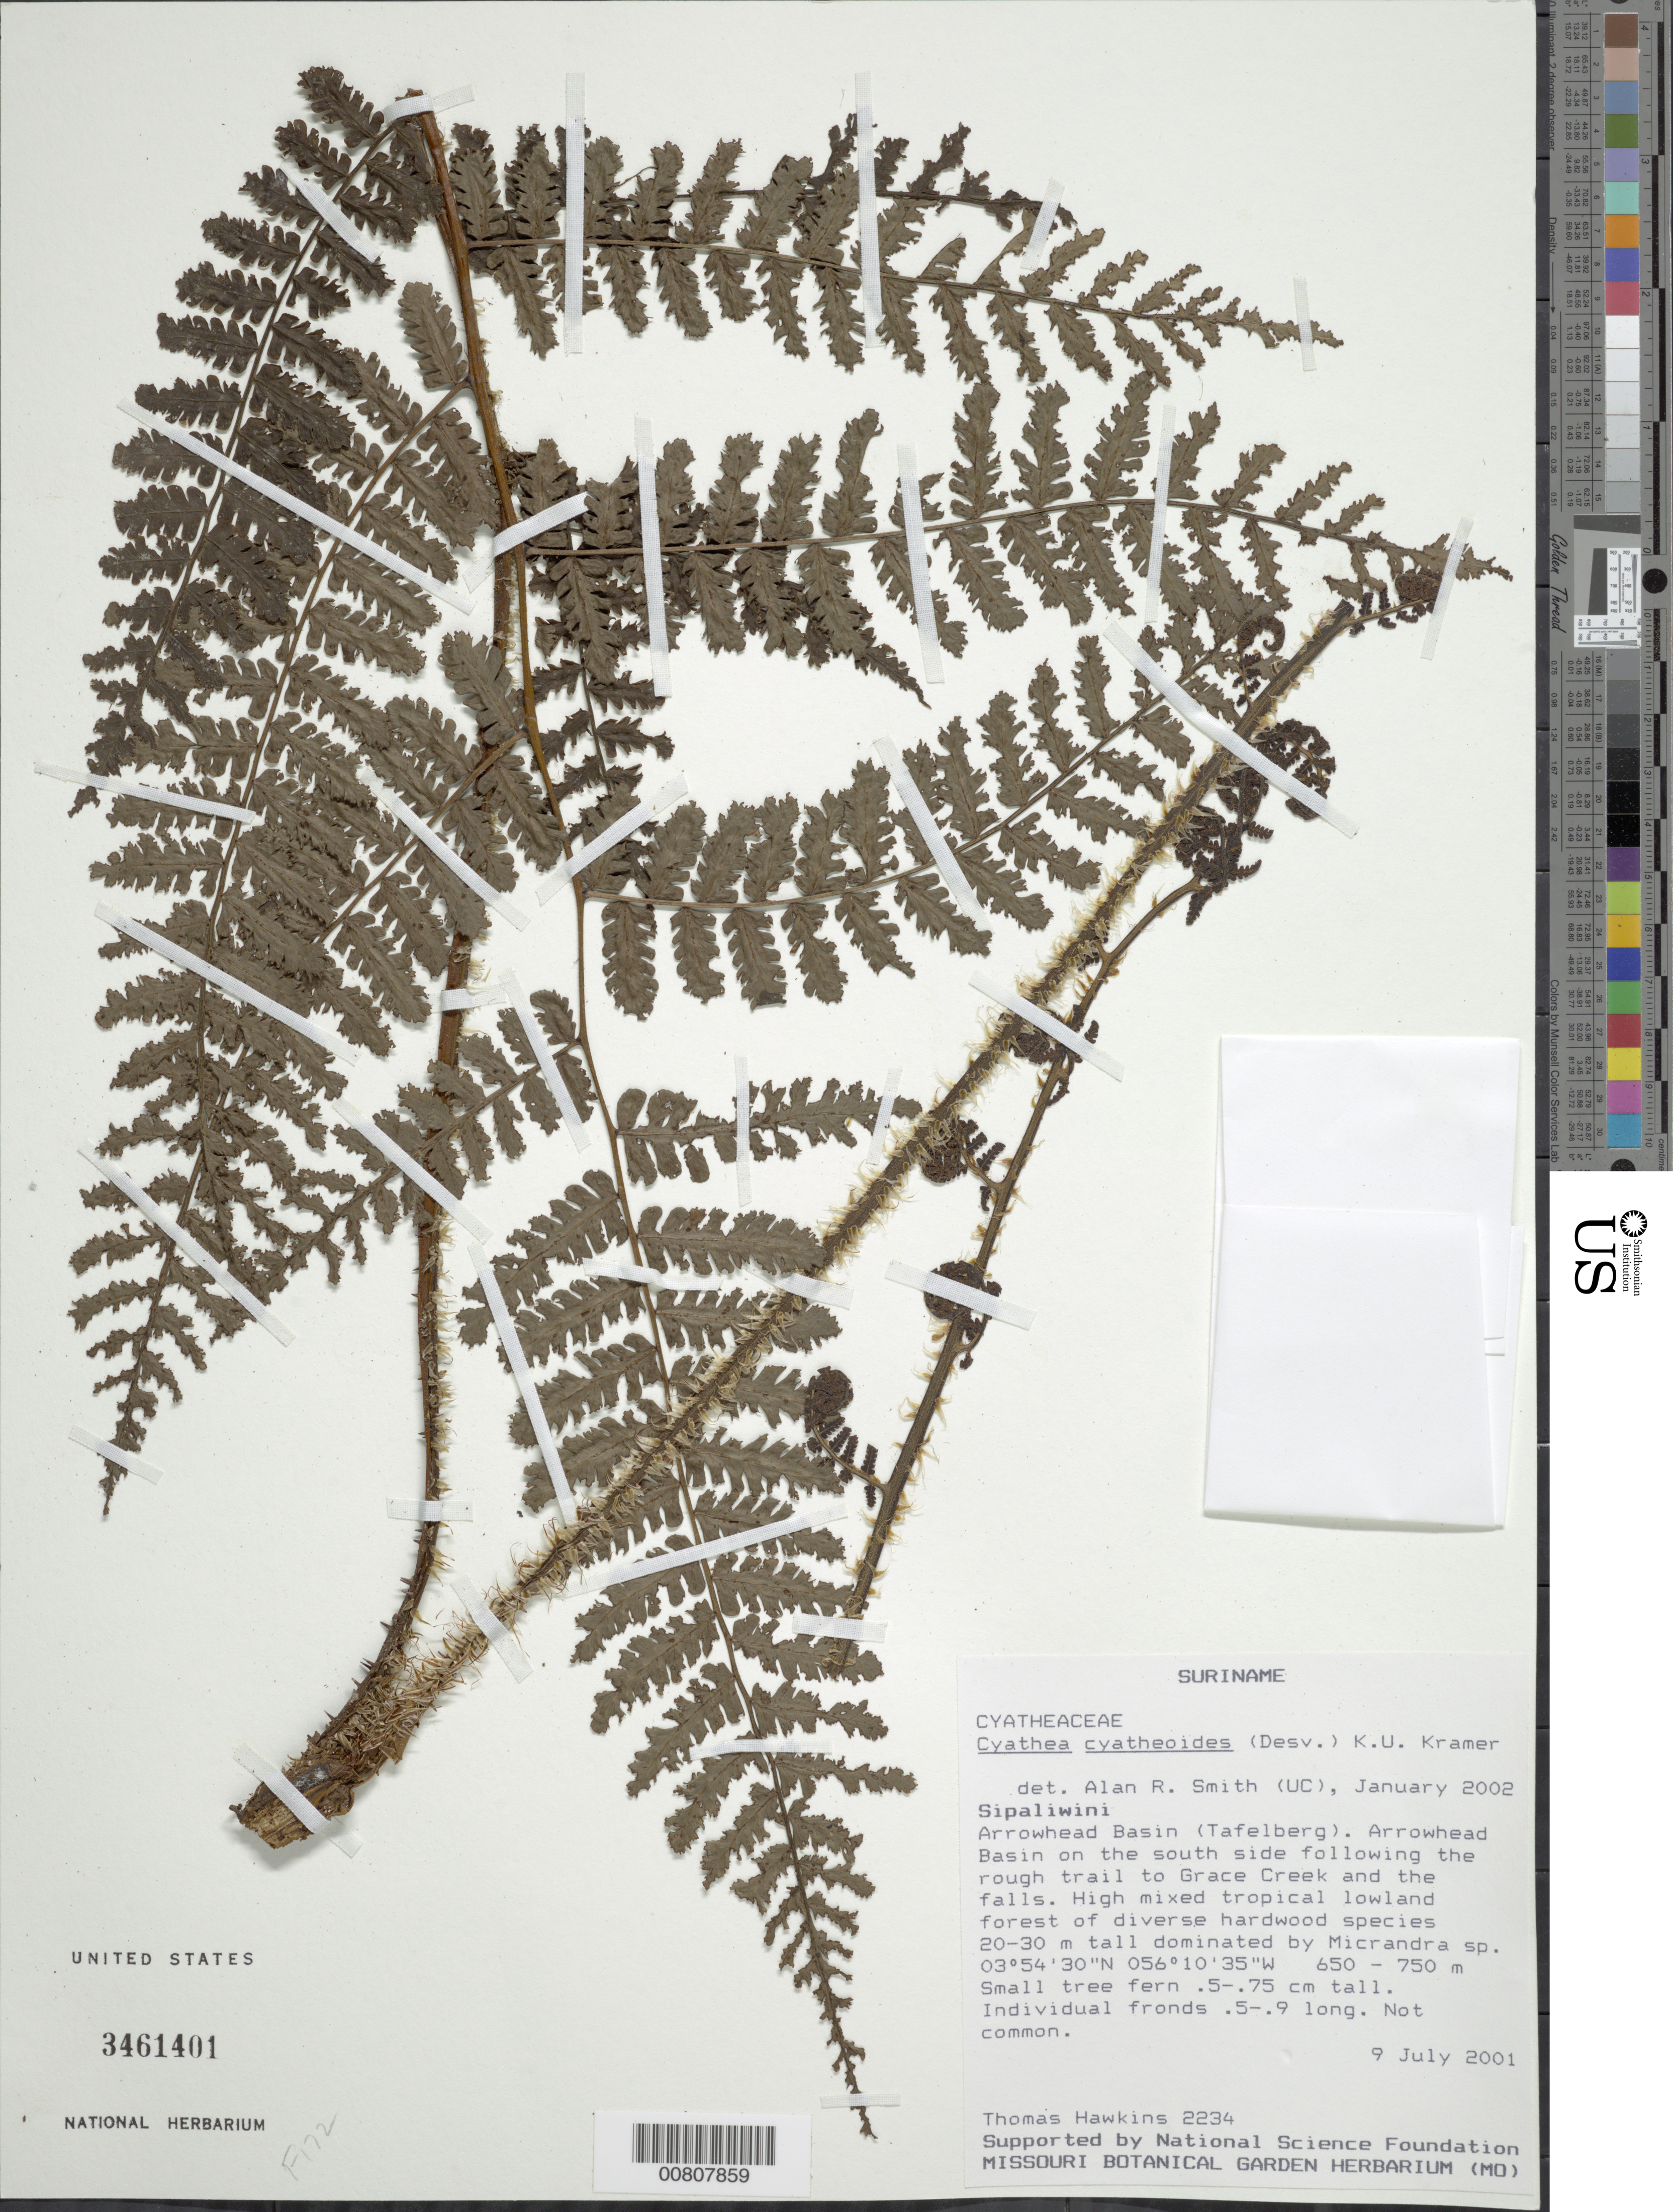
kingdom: Plantae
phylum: Tracheophyta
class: Polypodiopsida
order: Cyatheales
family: Cyatheaceae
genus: Cyathea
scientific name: Cyathea cyatheoides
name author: (Desv.) K.U. Kramer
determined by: Smith, Alan R., (UC)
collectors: T. Hawkins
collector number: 2234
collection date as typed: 9-Jul-01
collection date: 2001-07-09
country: Suriname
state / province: Sipaliwini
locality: Tafelberg (Table Mountain), Arrowhead Basin, south side following the rough trail to Grace Creek and the falls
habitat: High mixed tropical lowland forest of diverse hardwood species 20-30 m tall dominated by Micrandra sp.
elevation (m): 650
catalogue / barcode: US 3461401